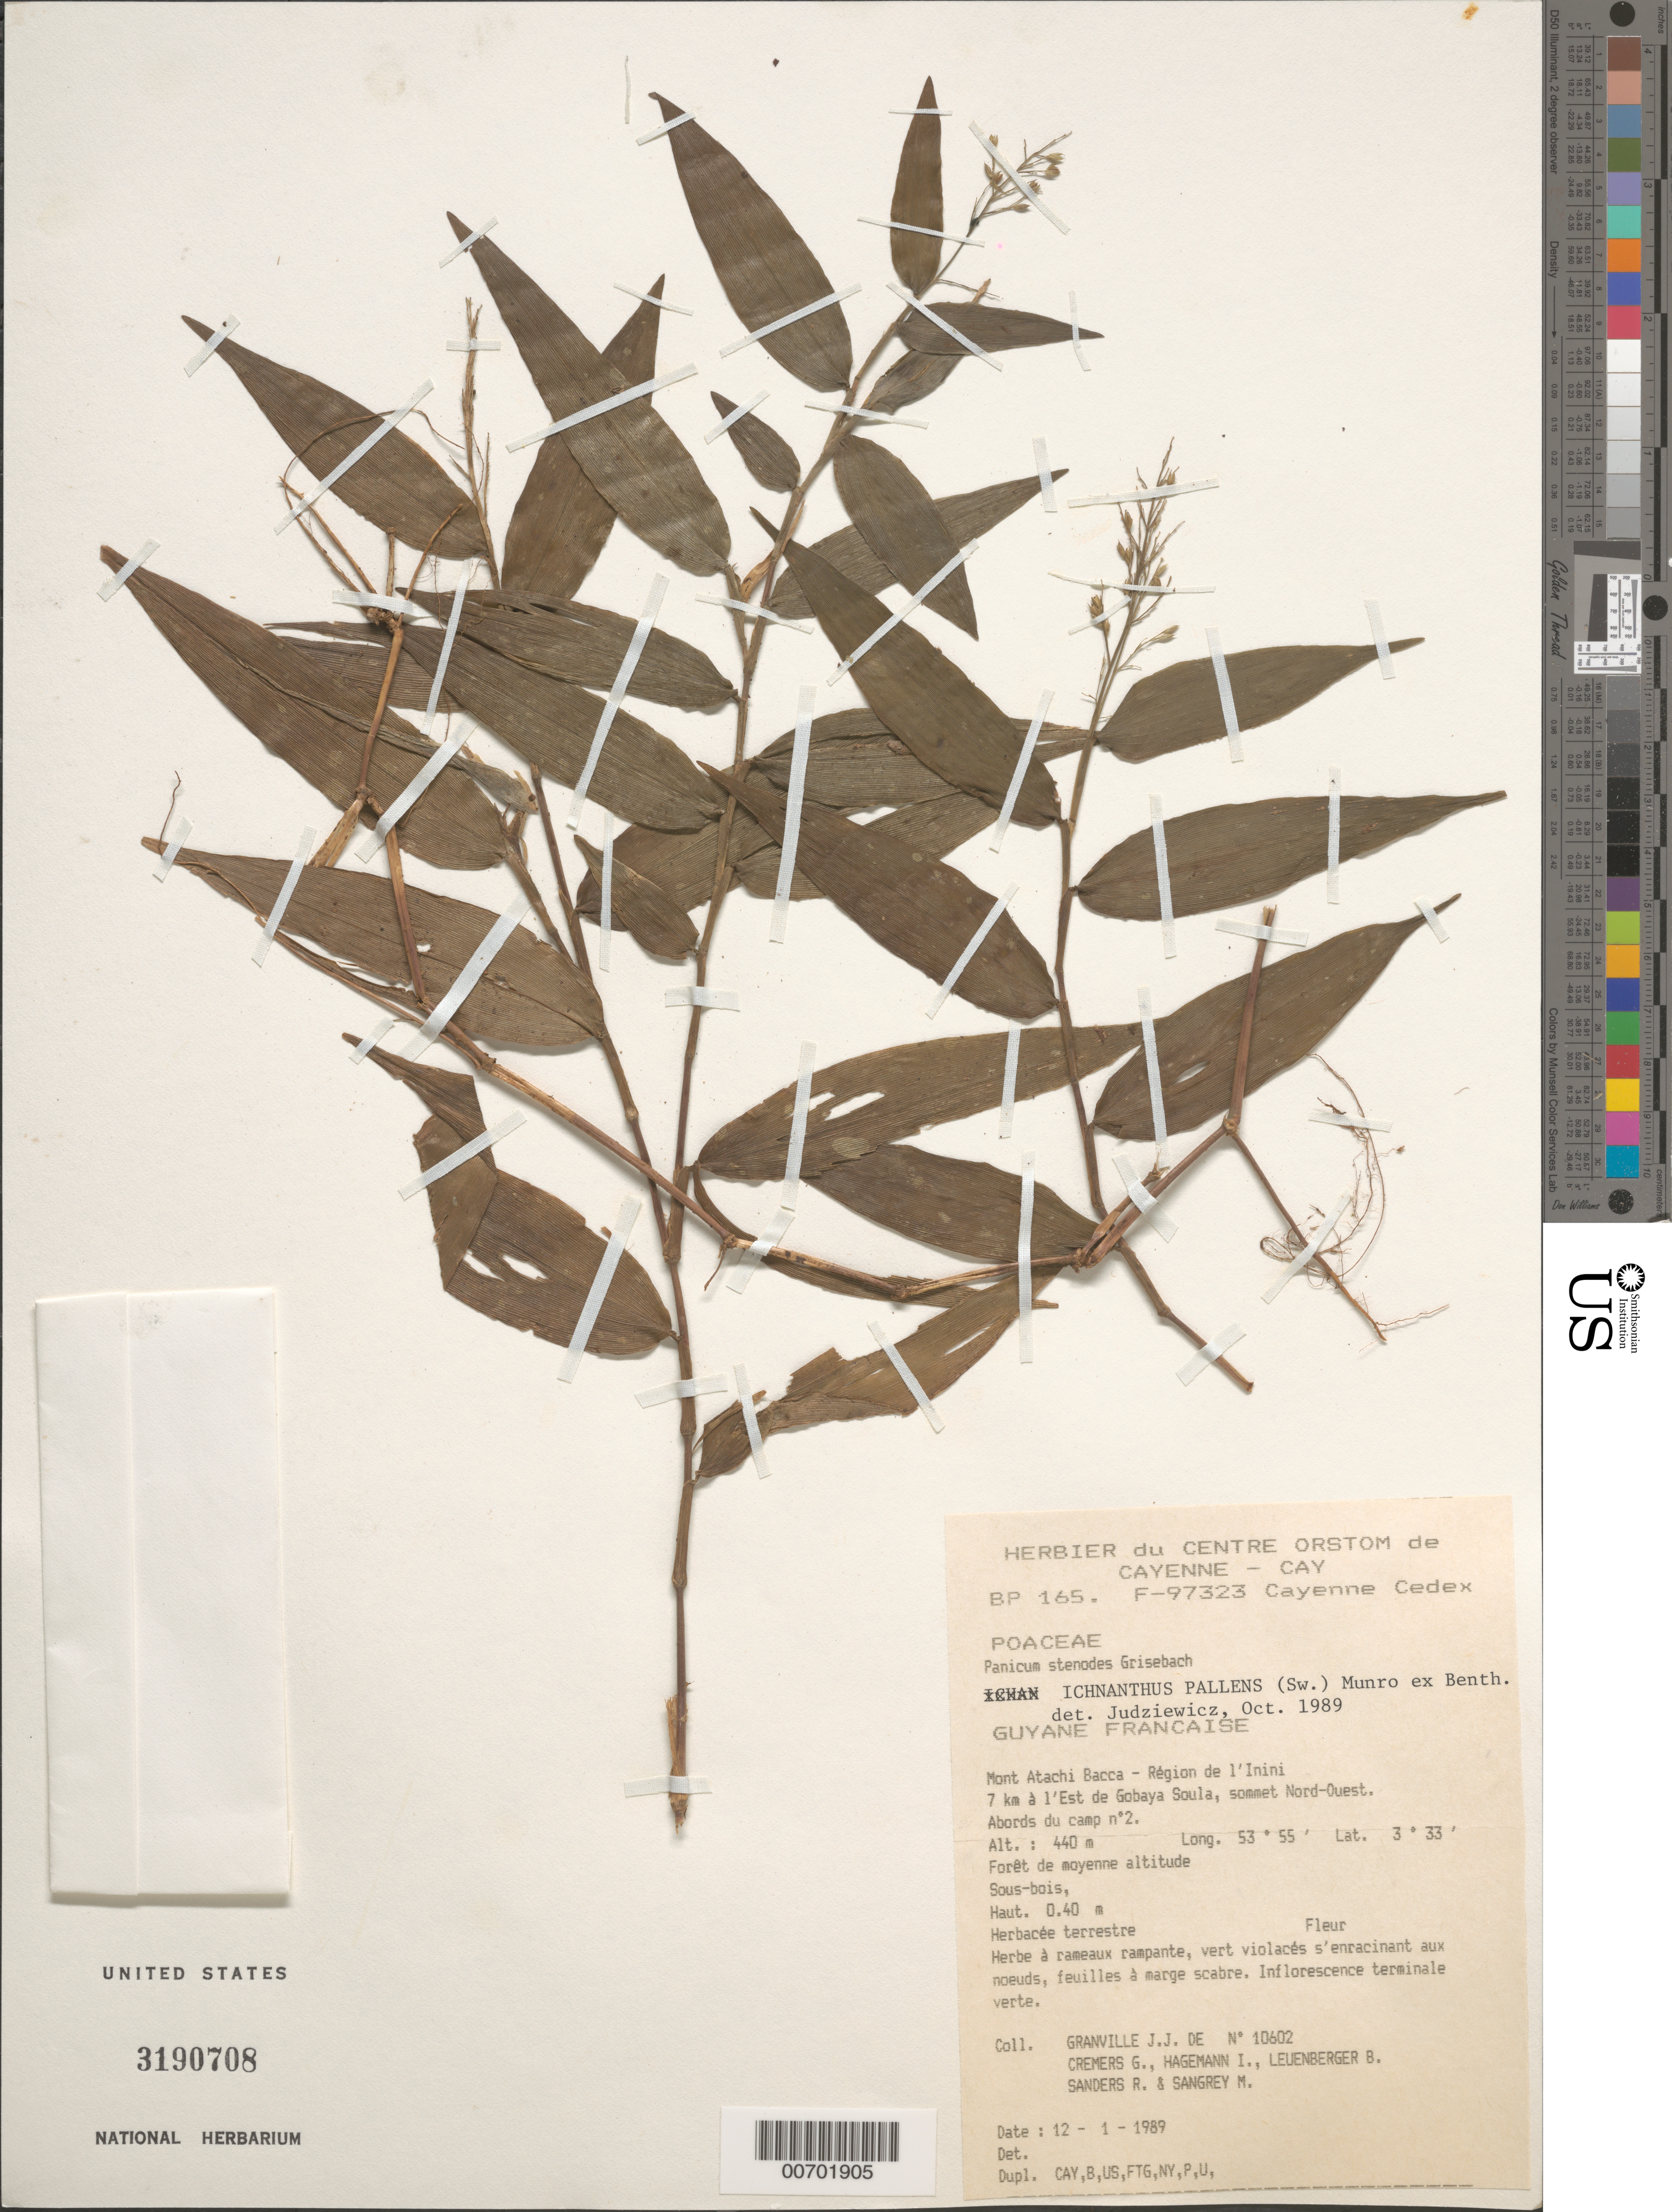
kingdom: Plantae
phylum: Tracheophyta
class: Liliopsida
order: Poales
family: Poaceae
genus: Ichnanthus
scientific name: Ichnanthus pallens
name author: (Sw.) Munro ex Benth.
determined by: Judziewicz, E. J.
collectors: J.-J. de Granville, G. Cremers, J. Hagemann, B. E. Leuenberger & M. S. Sangrey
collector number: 10602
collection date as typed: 12-Jan-89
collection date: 1989-01-12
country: French Guiana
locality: Mont Atachi Bacca, région de l'Inini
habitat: Forest, at middle altitude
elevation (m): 440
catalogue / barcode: US 3190708